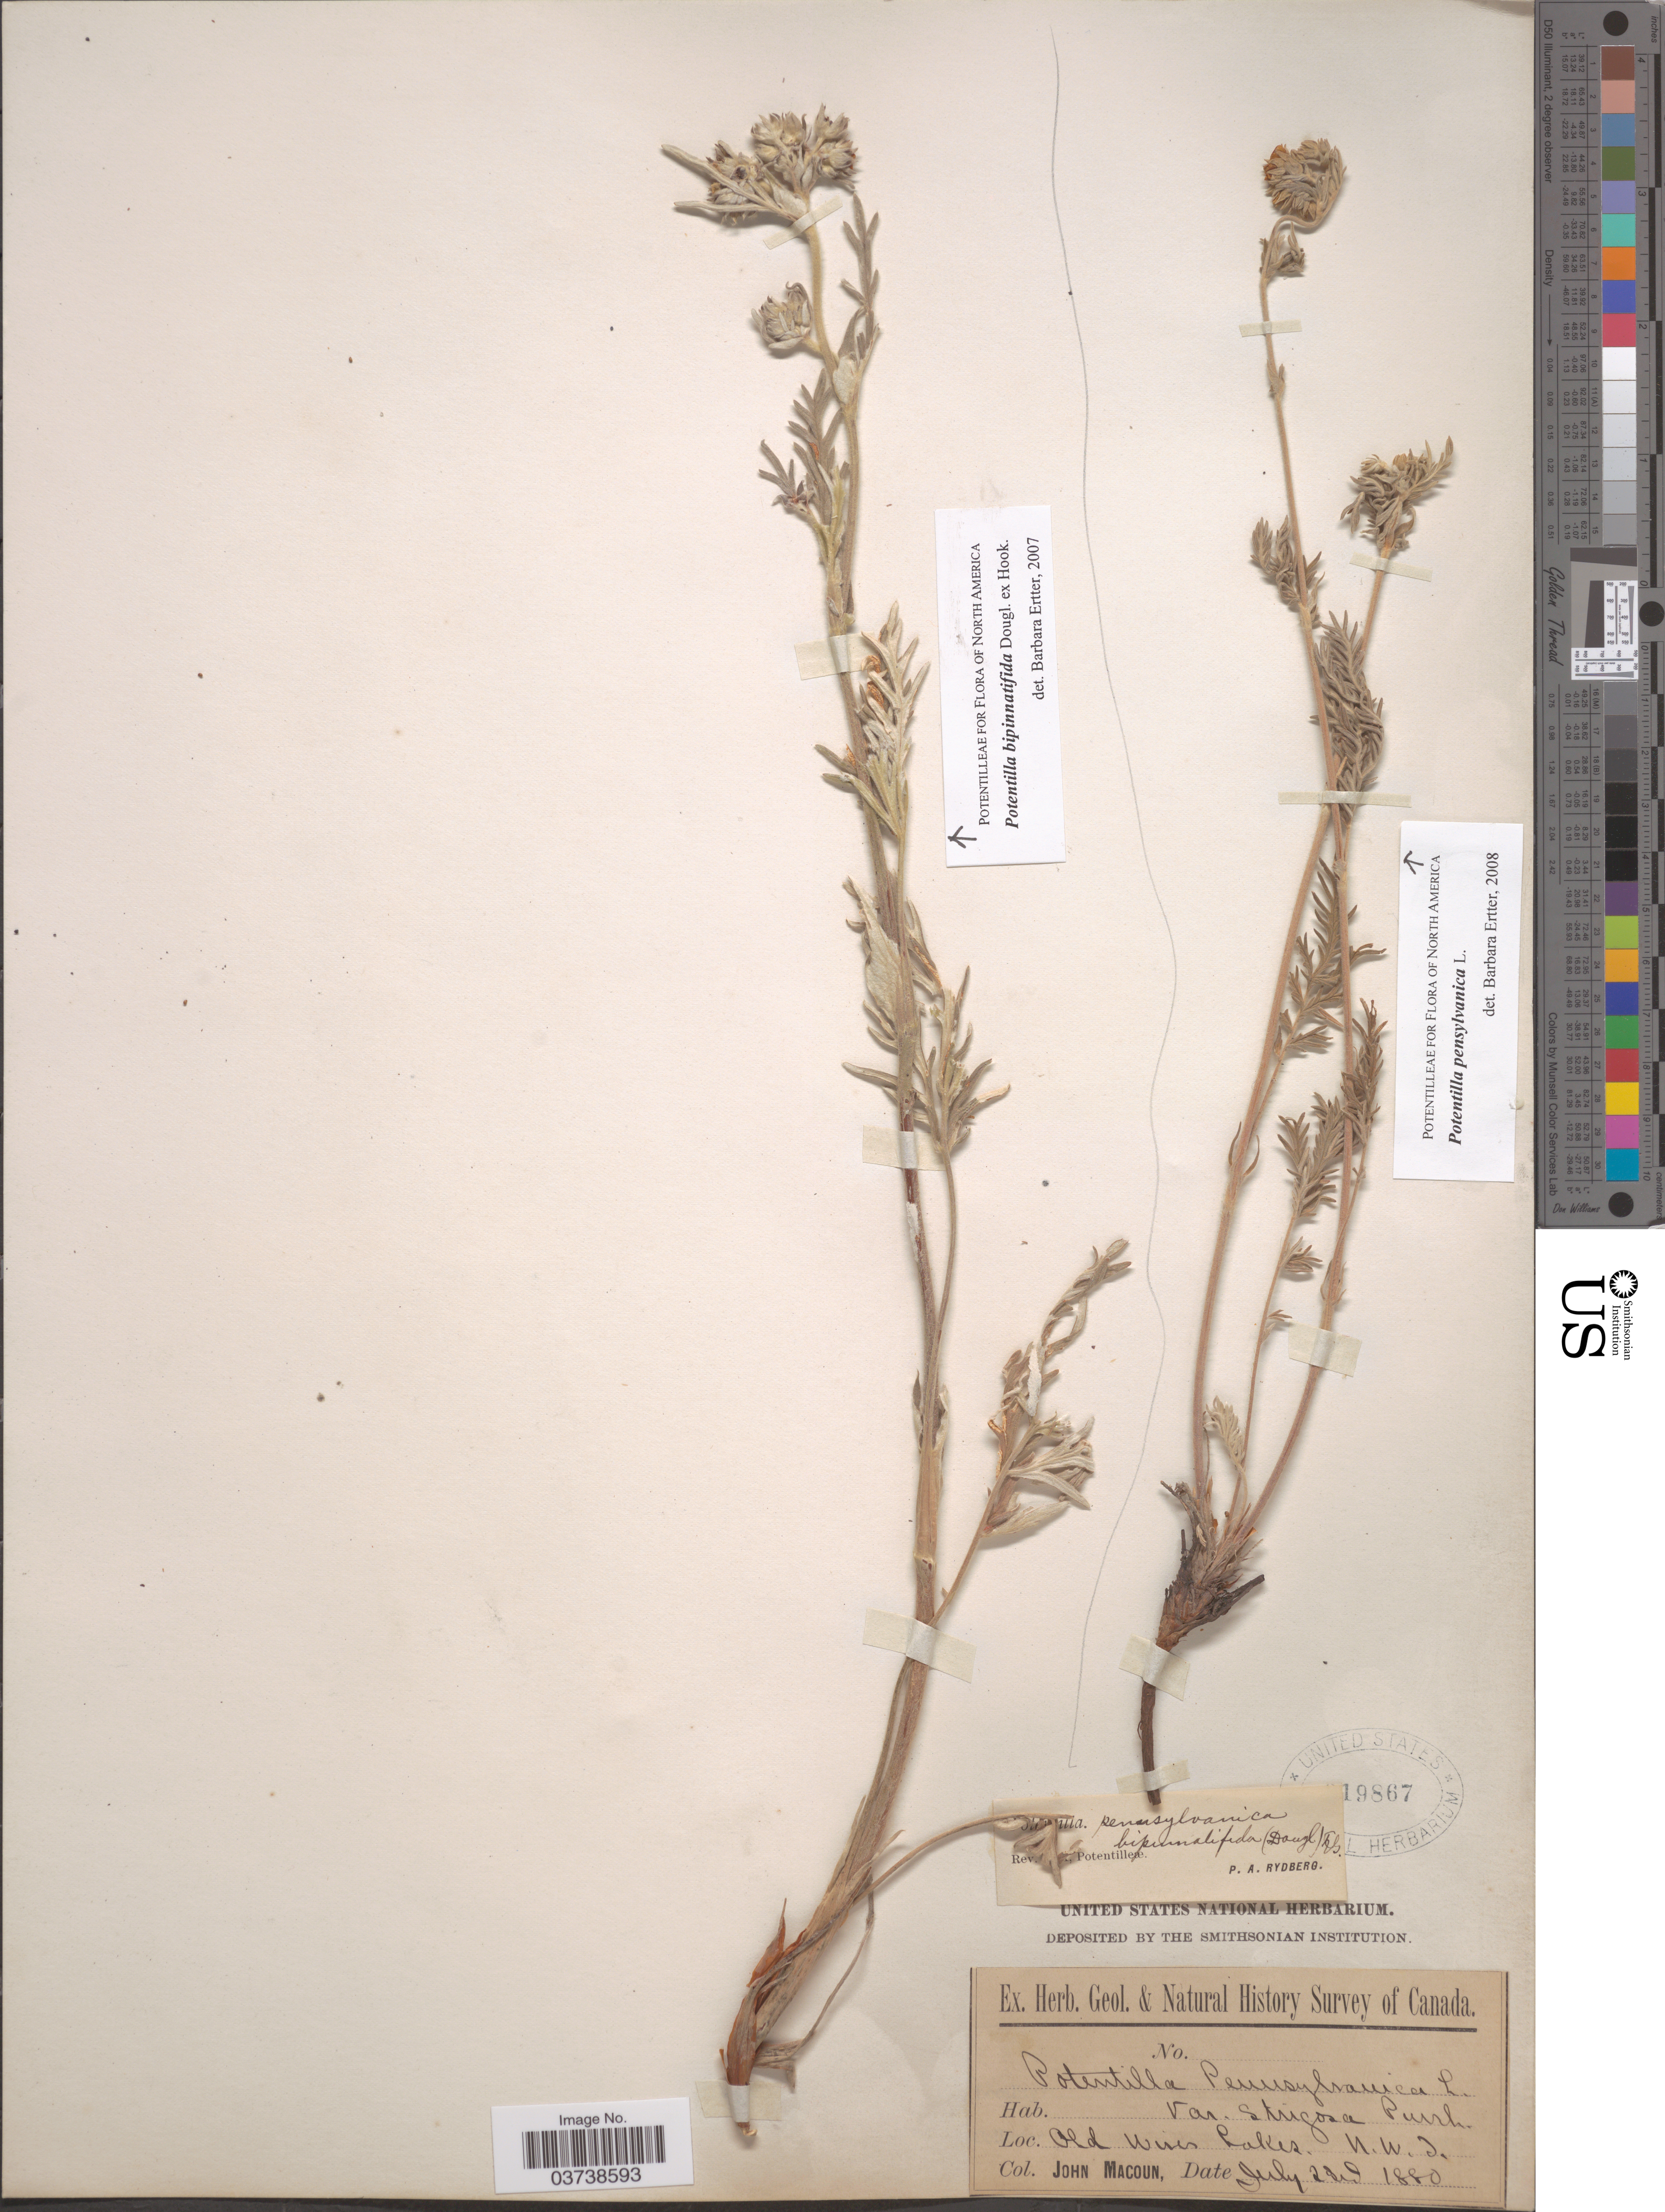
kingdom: Plantae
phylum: Tracheophyta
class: Magnoliopsida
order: Rosales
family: Rosaceae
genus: Potentilla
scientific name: Potentilla bipinnatifida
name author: Douglas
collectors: J. Macoun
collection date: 1880-07-23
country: Canada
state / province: Saskatchewan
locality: Old Wives Lakes.